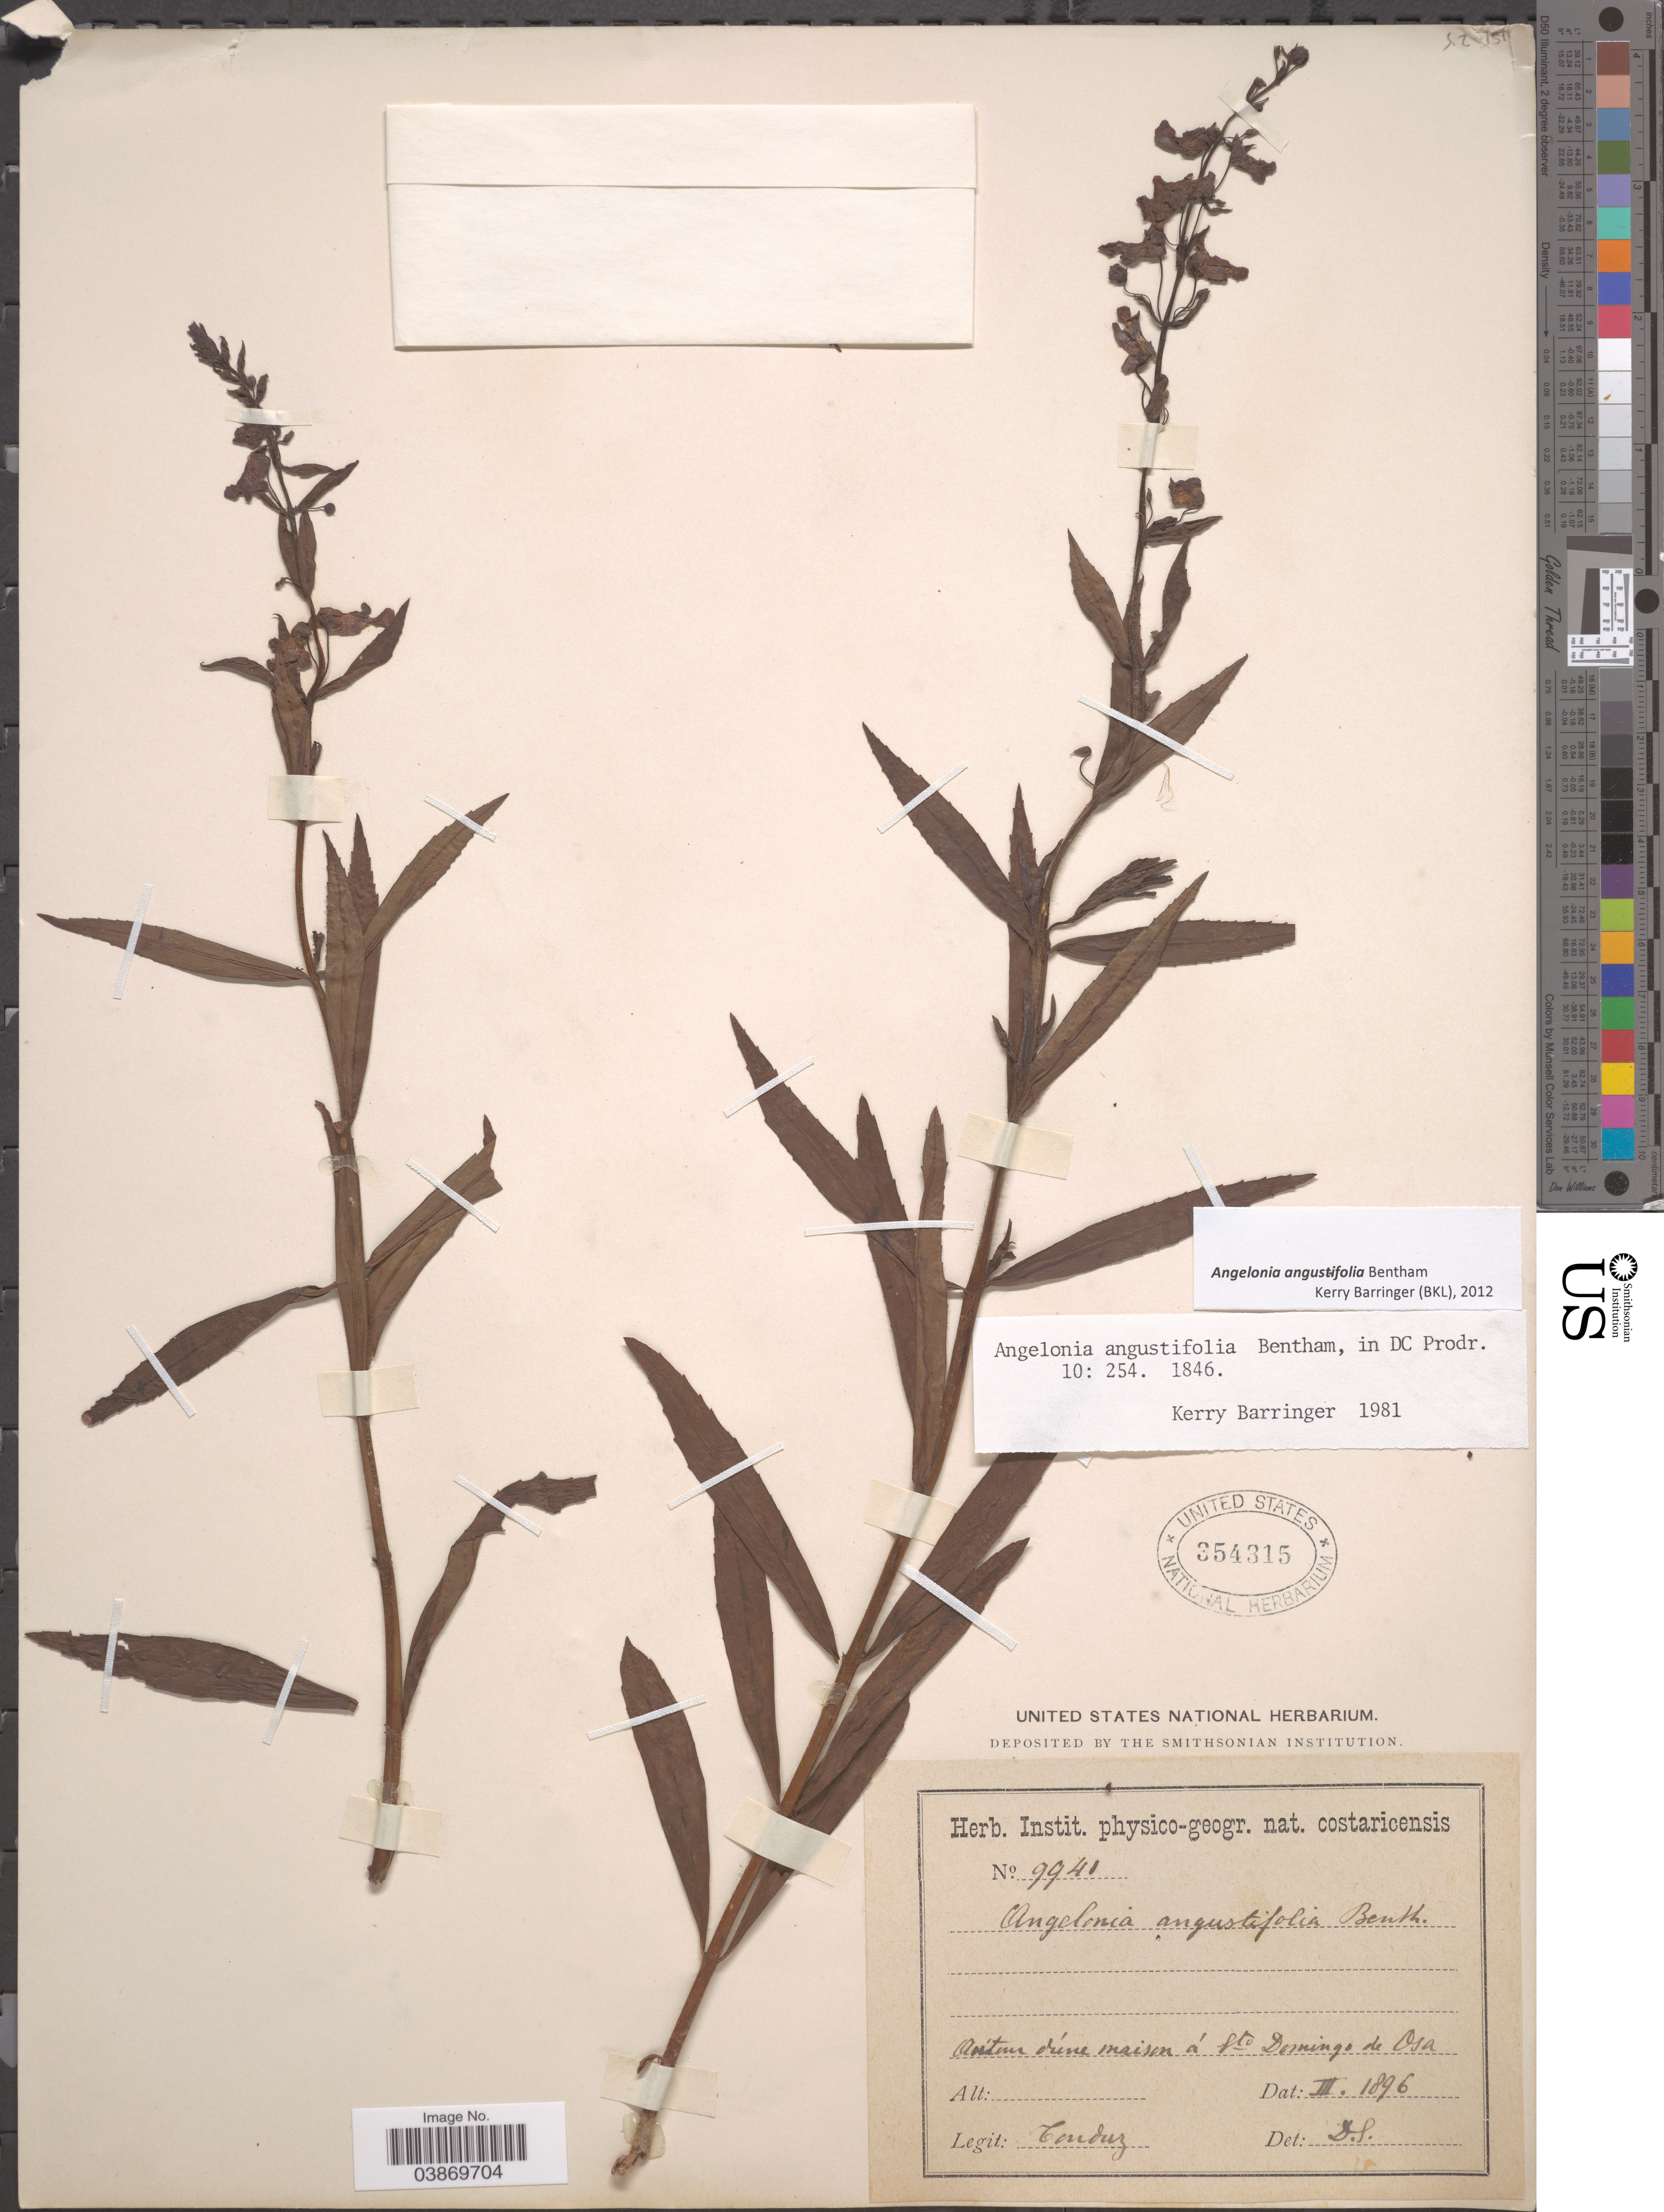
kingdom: Plantae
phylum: Tracheophyta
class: Magnoliopsida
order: Lamiales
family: Plantaginaceae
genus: Angelonia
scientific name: Angelonia angustifolia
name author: Benth.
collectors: Tonduz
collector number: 9941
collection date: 1896-03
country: Costa Rica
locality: Sto Domingo de Osa.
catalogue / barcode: US 354315